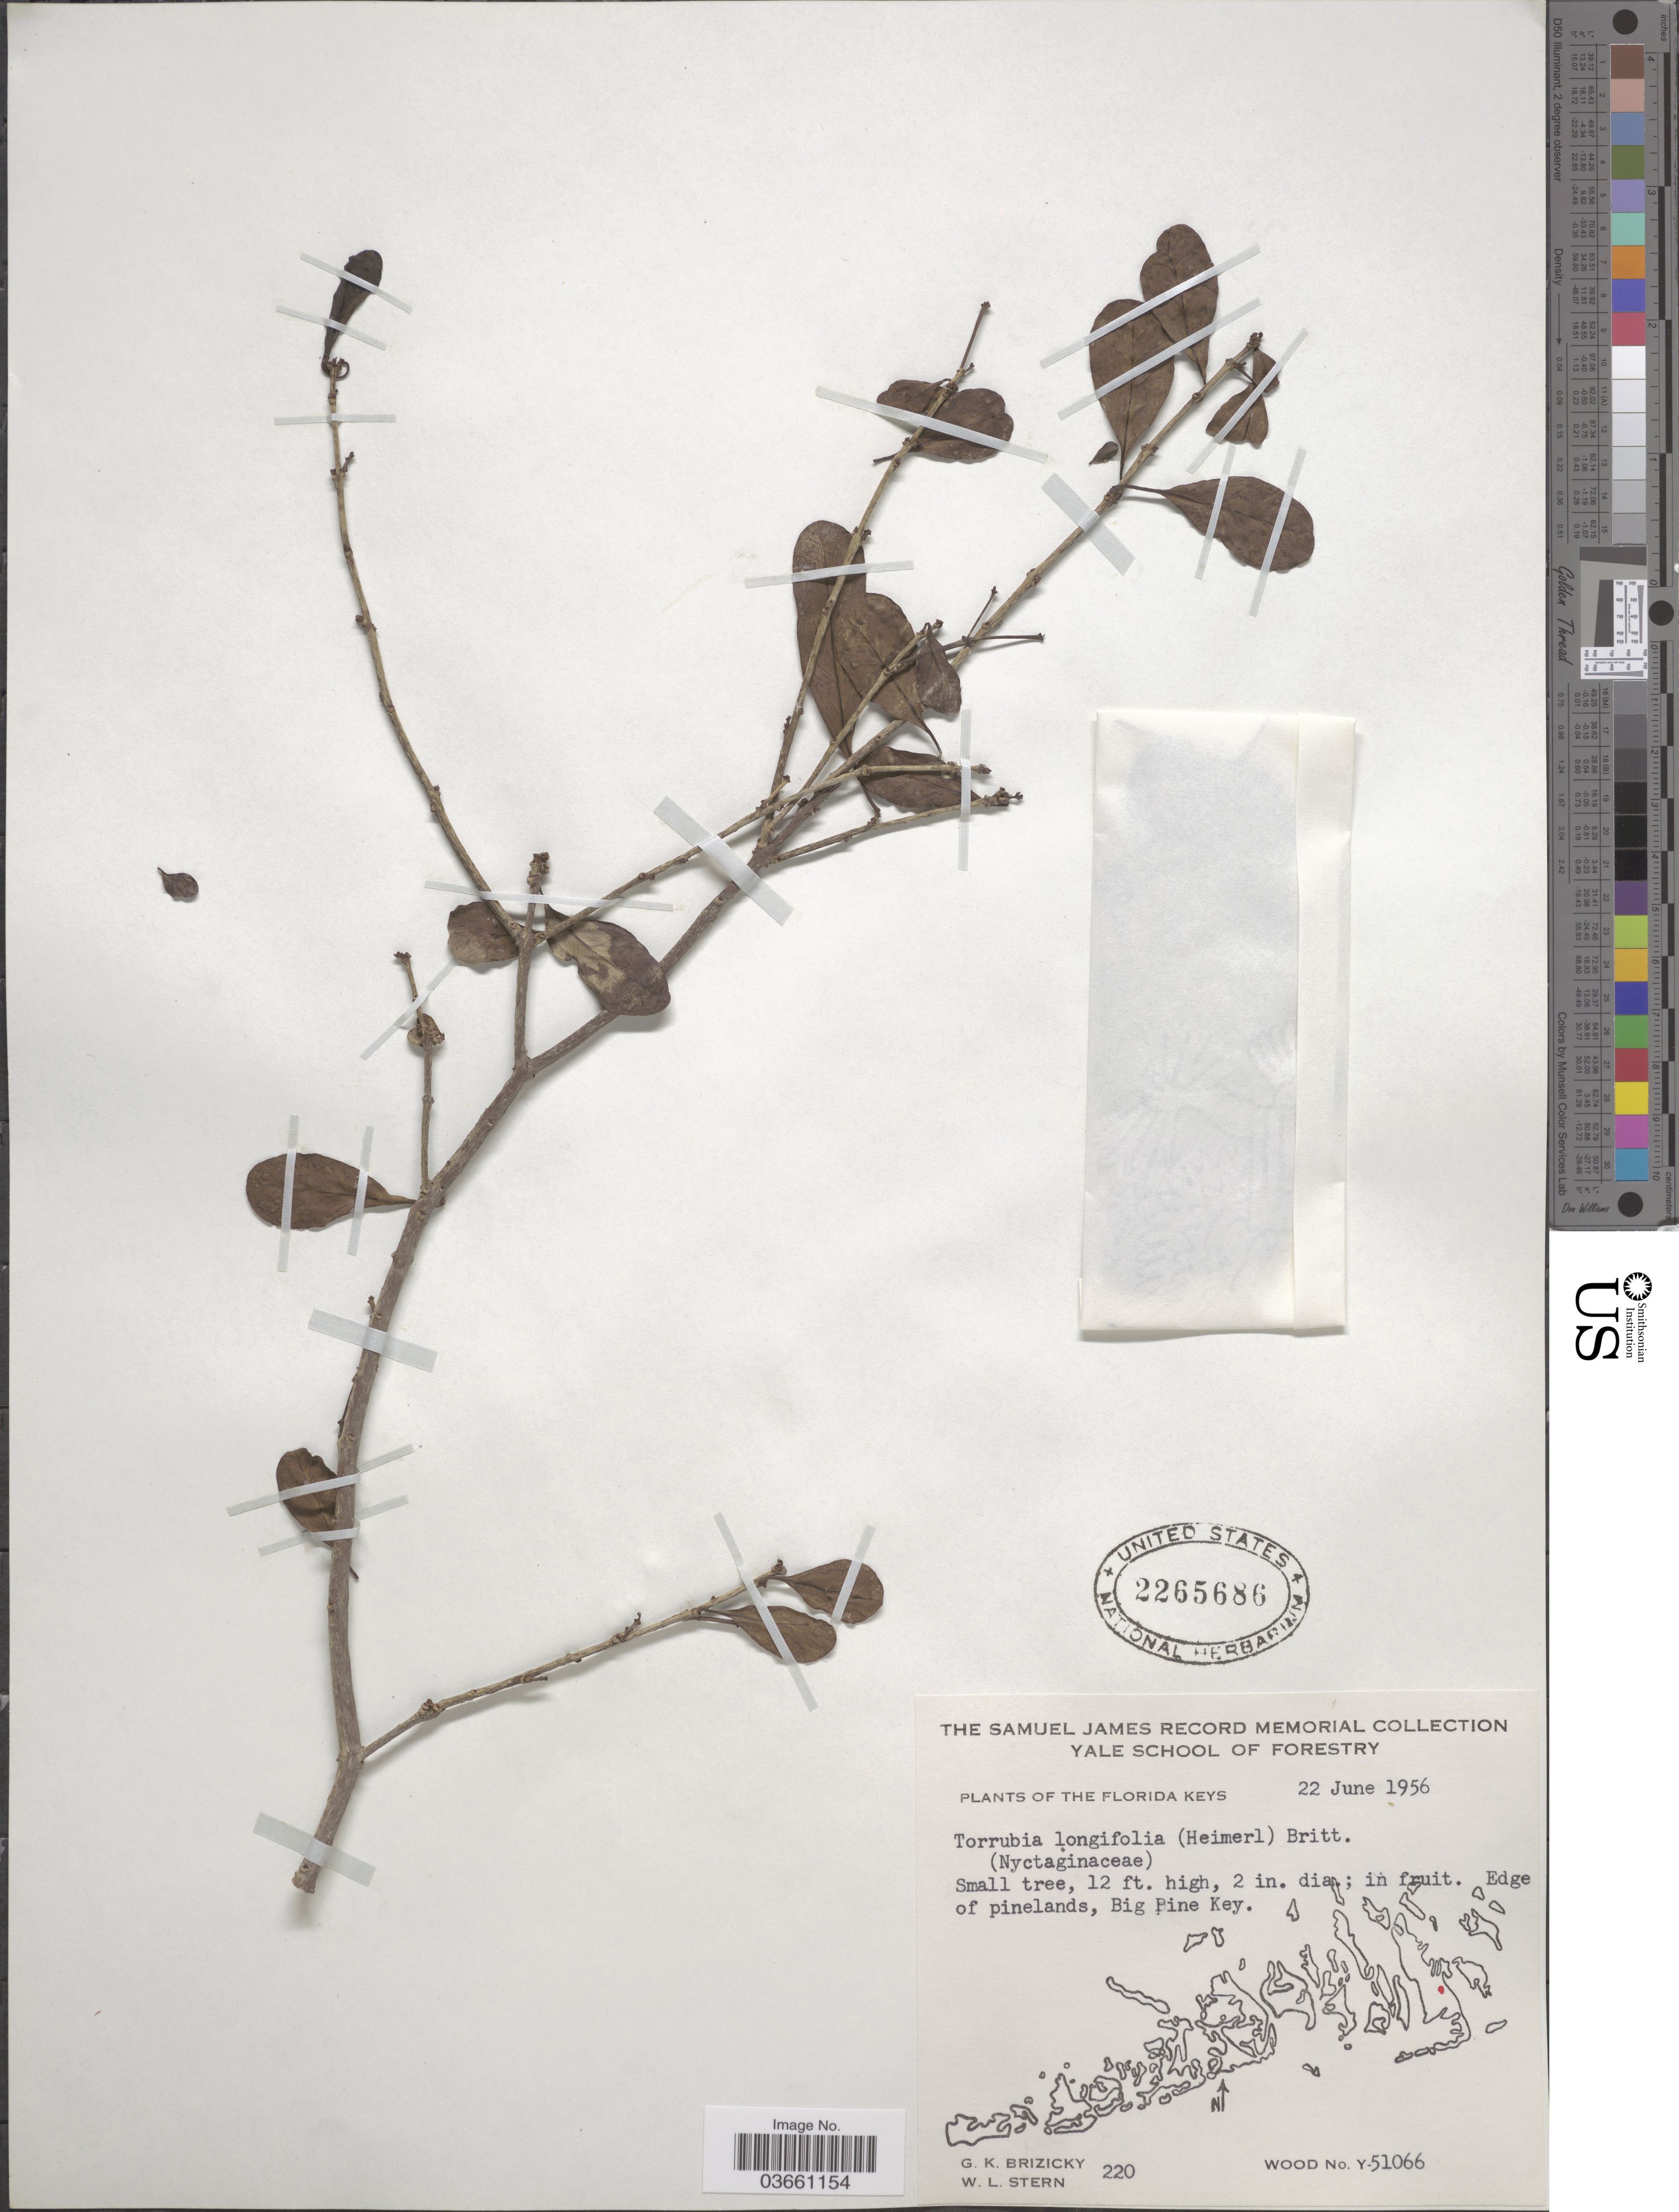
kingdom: Plantae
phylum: Tracheophyta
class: Magnoliopsida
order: Caryophyllales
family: Nyctaginaceae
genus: Guapira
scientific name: Guapira discolor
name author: (Spreng.) Little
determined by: Strong, Mark T., (BOT), Smithsonian Institution - National Museum of Natural History (UNITED STATES)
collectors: G. K. Brizicky & W. L. Stern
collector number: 220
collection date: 1956-06-22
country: United States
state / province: Florida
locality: Florida Keys. Edge of pinelands, Big Pine Key.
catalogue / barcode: US 2265686